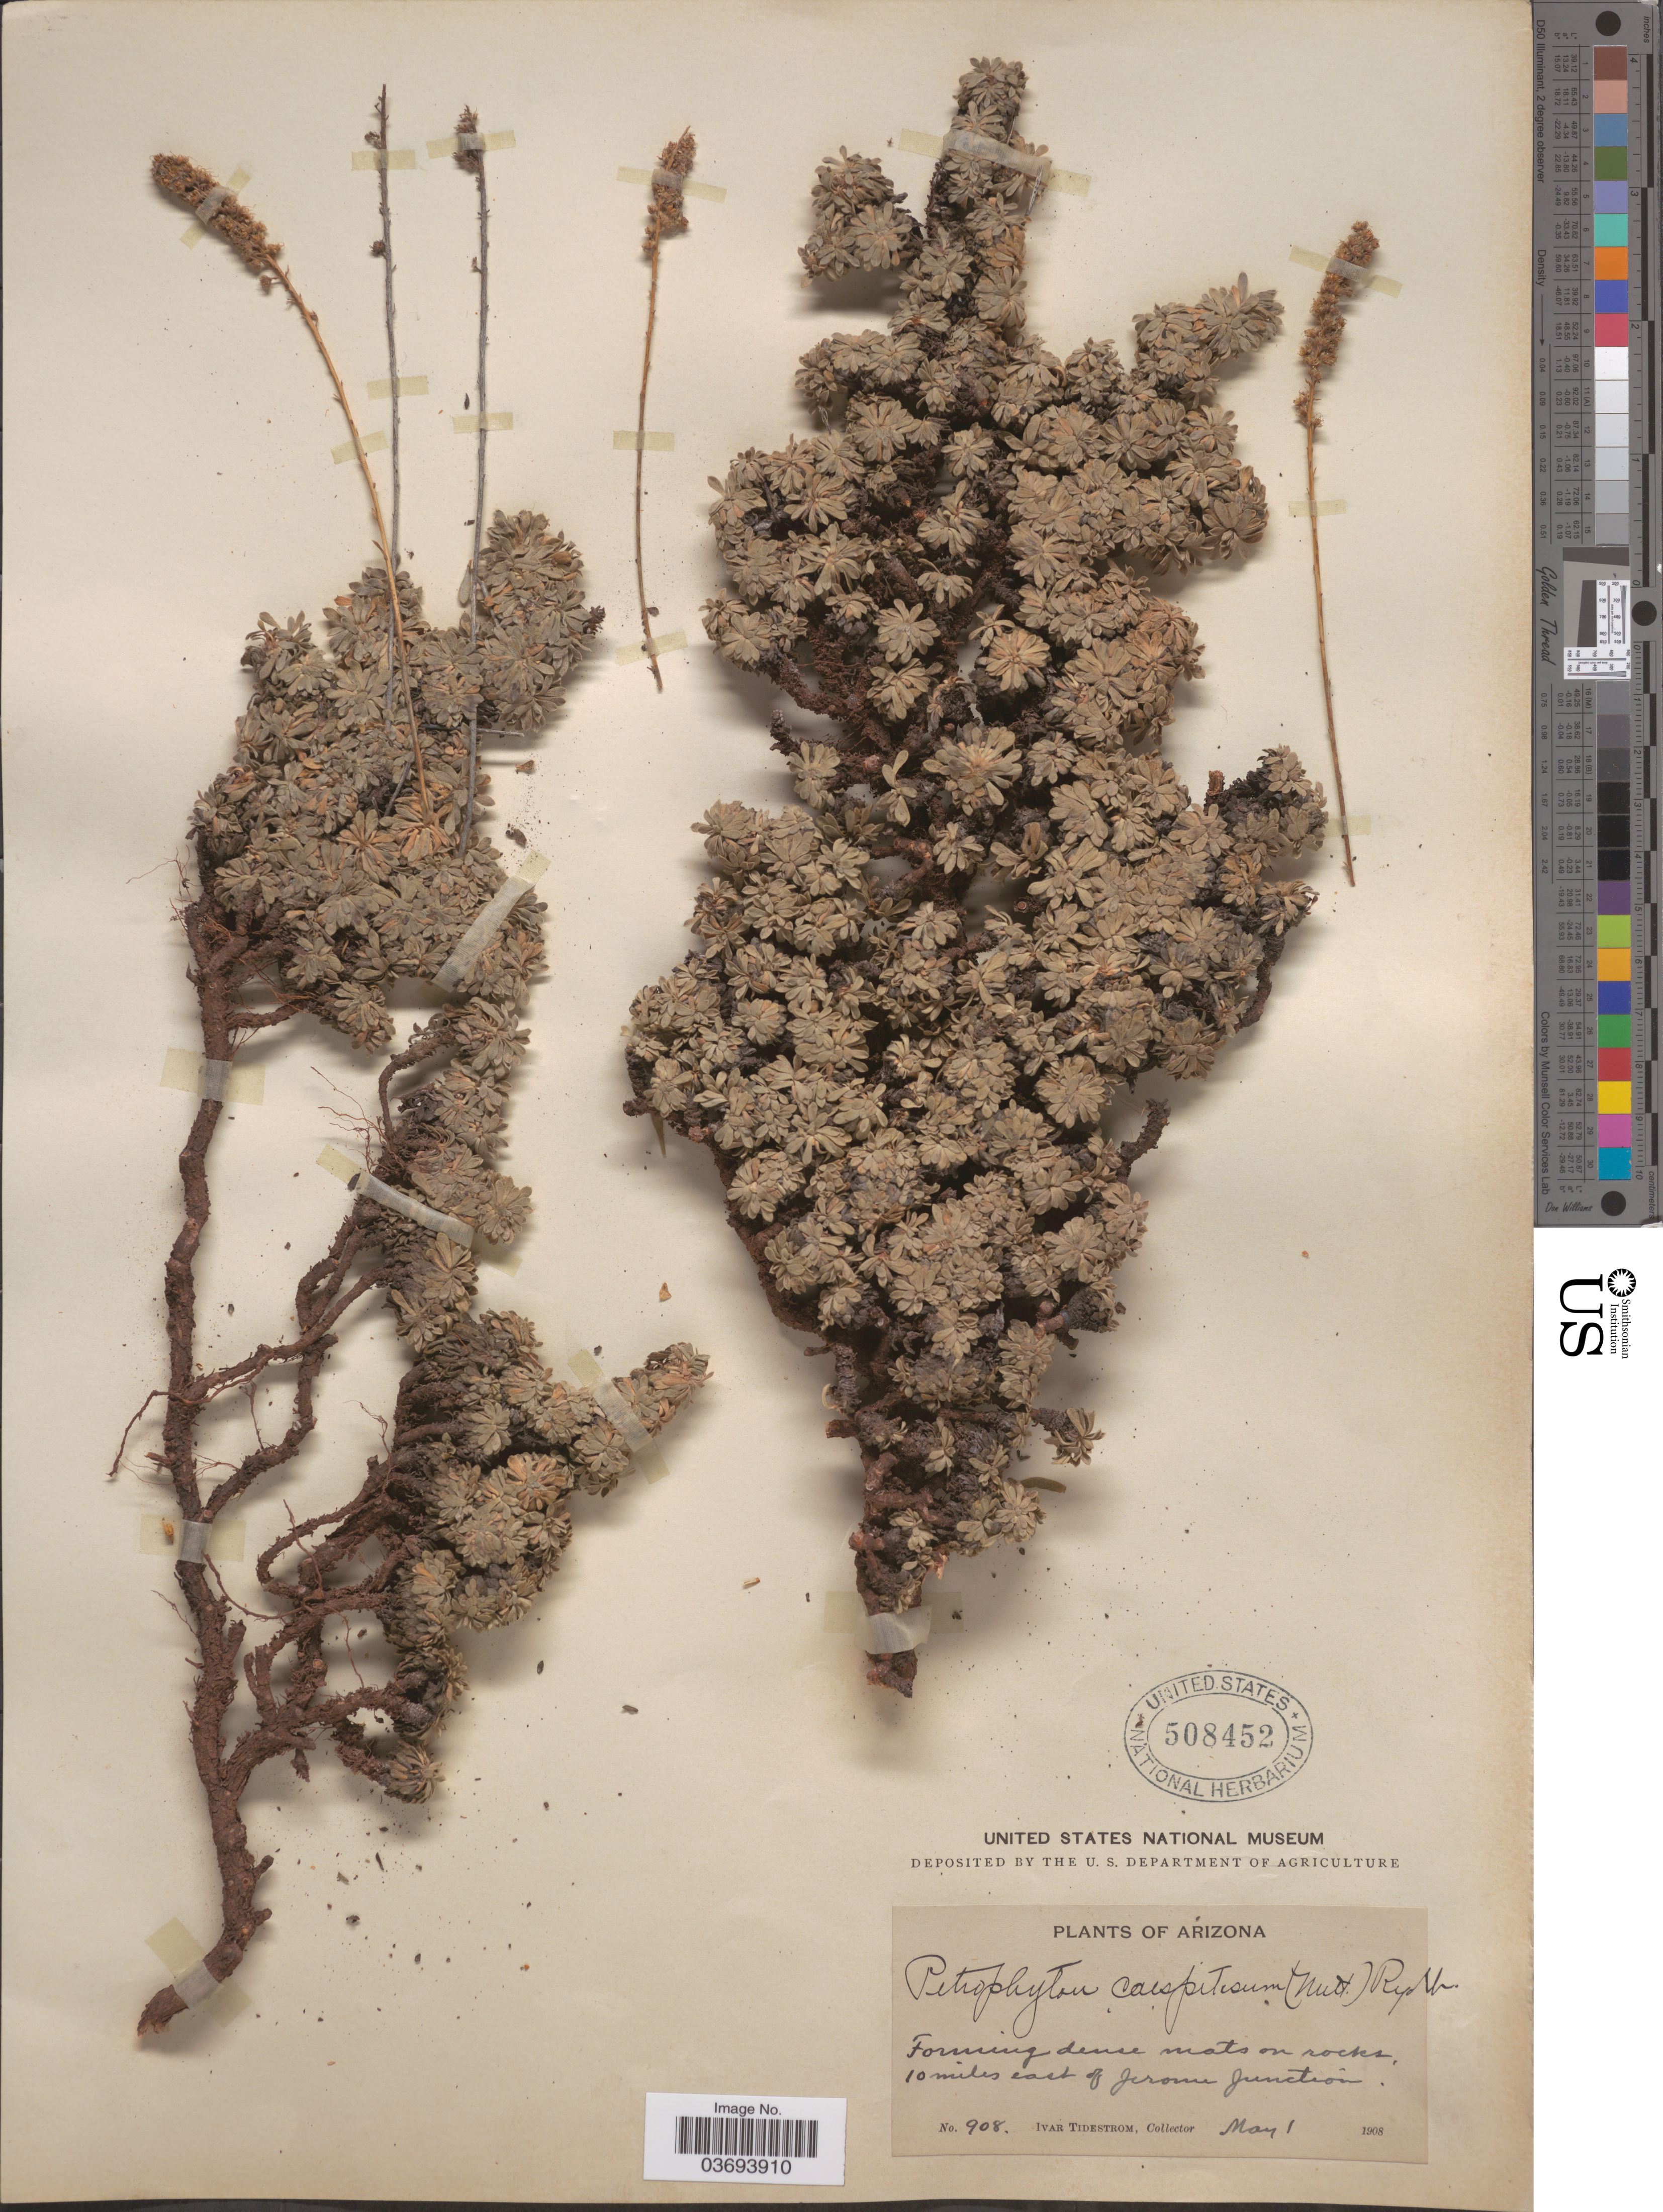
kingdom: Plantae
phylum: Tracheophyta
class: Magnoliopsida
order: Rosales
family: Rosaceae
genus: Petrophytum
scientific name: Petrophytum elatius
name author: (S. Watson) A. Heller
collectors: I. F. Tidestrom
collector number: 908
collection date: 1908-05-01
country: United States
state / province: Arizona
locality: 10 miles east of Jerome Junction.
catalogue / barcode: US 508452